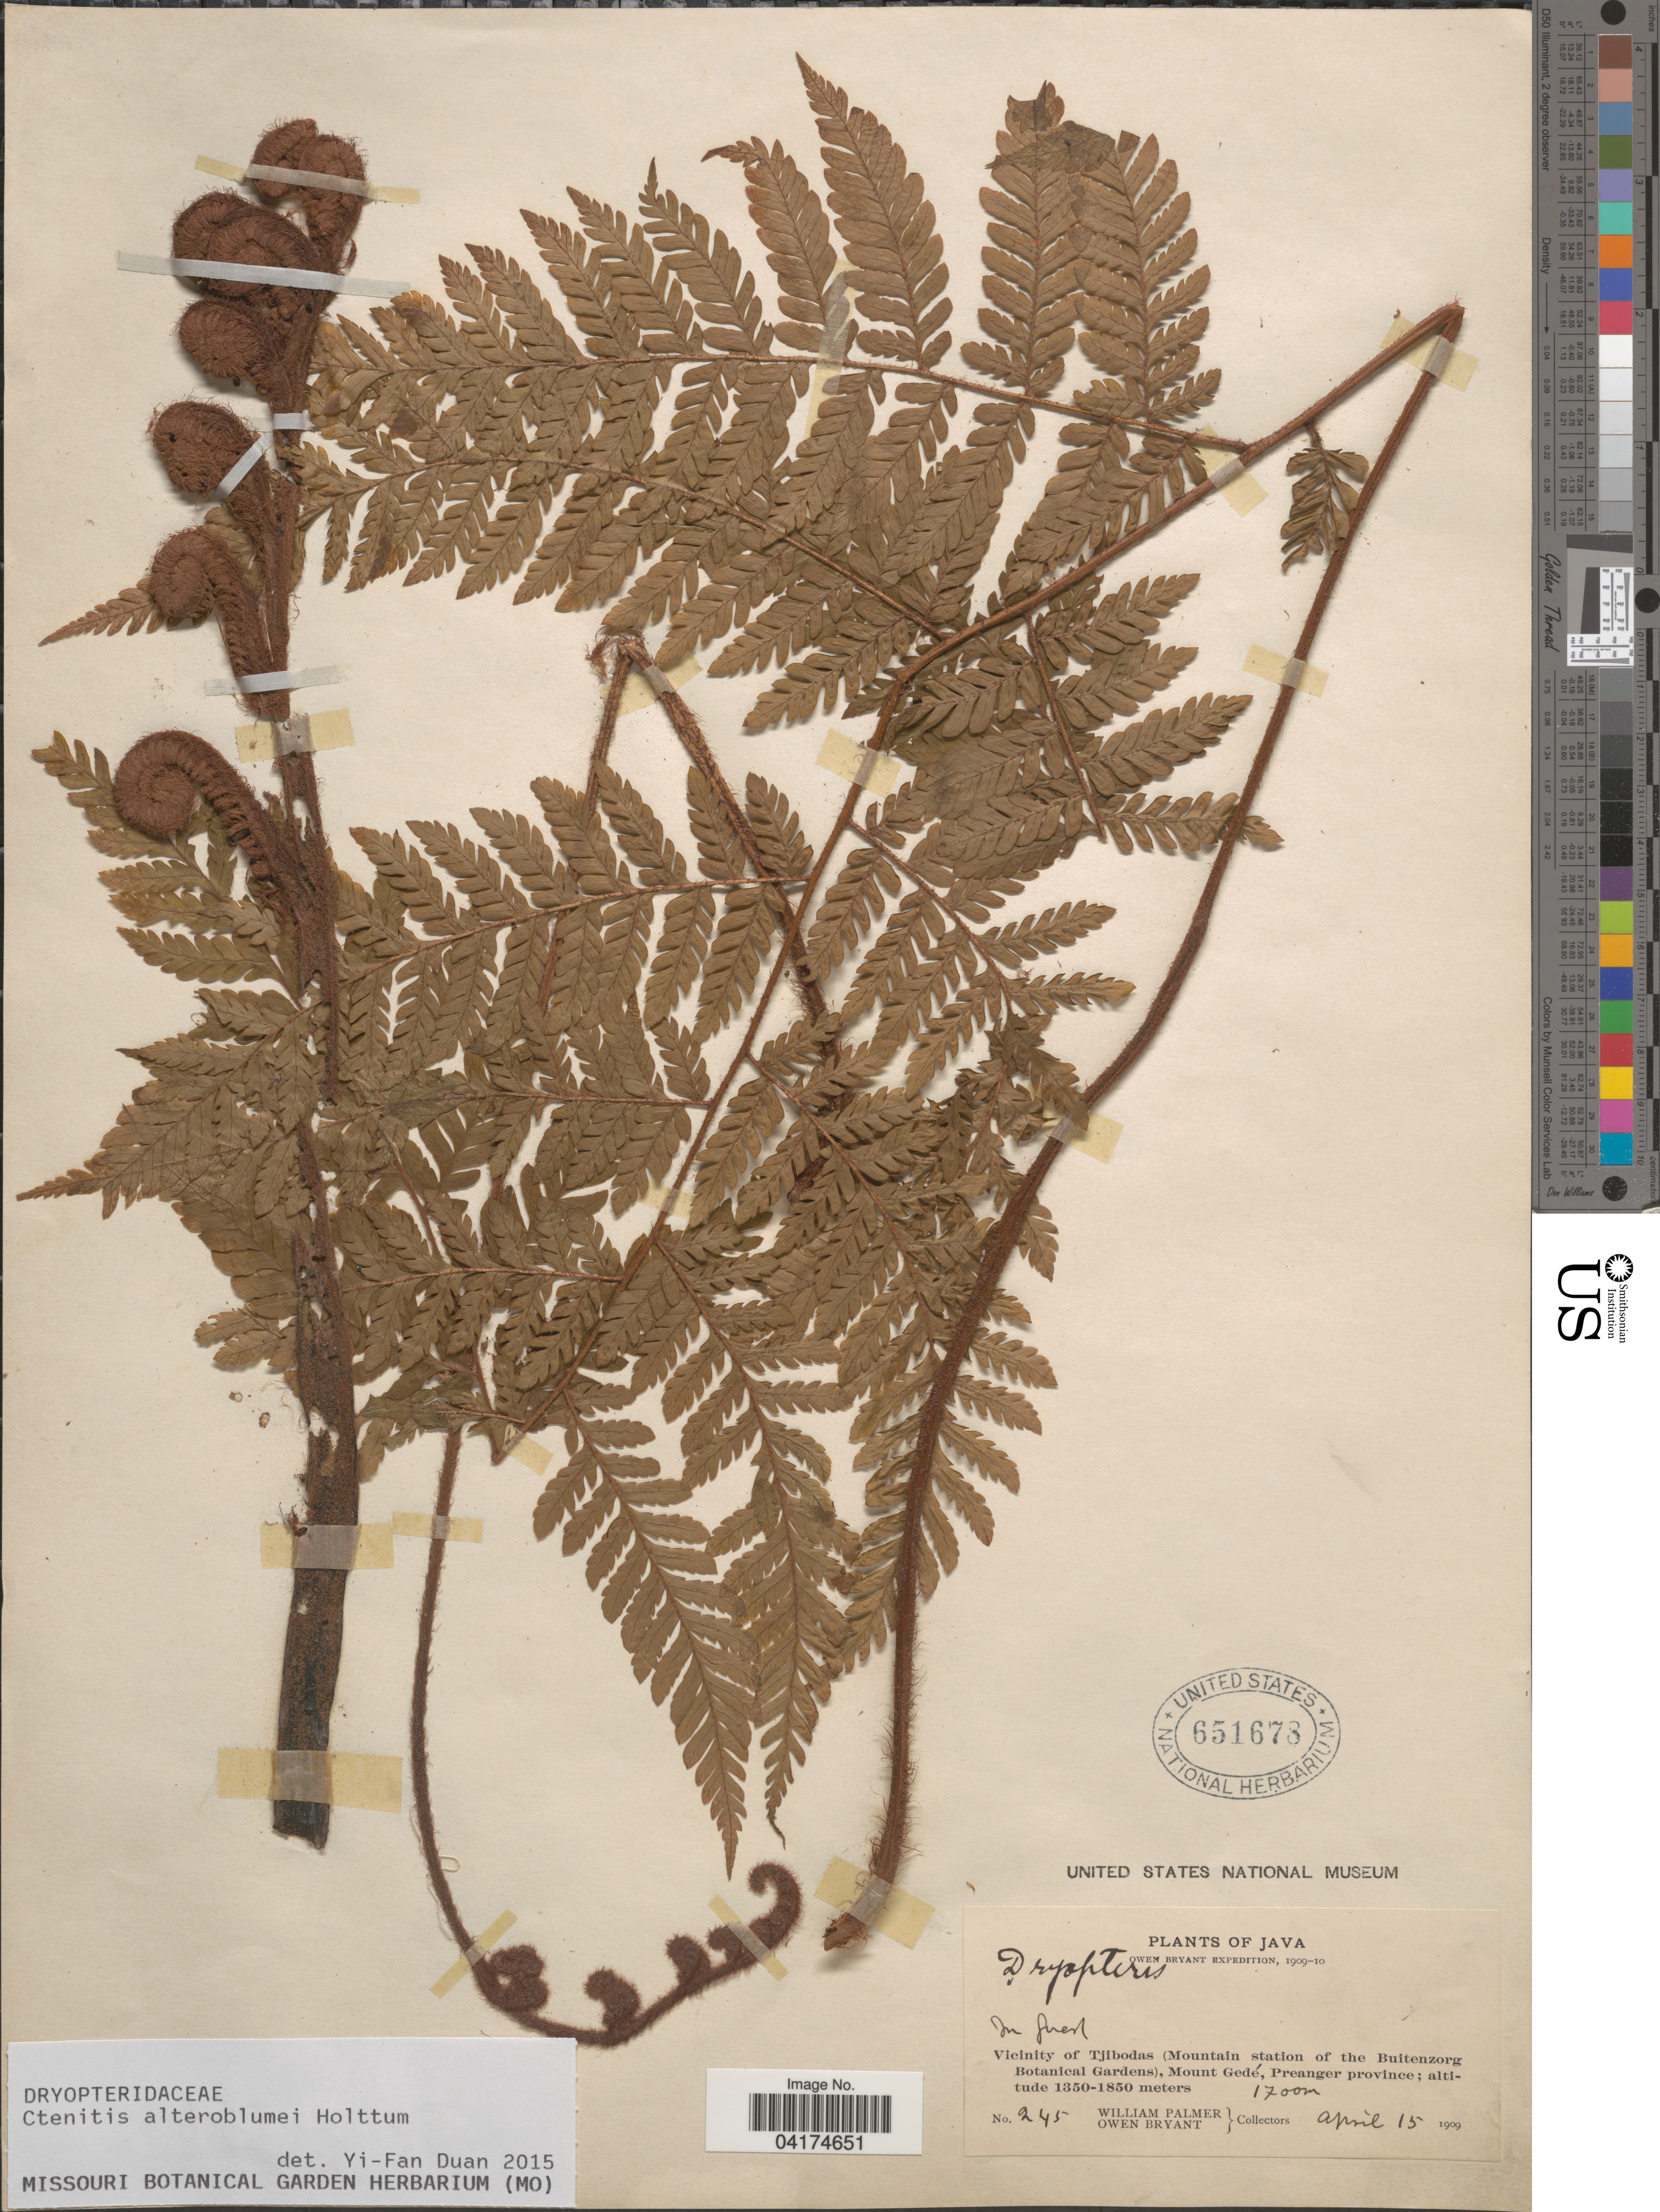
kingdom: Plantae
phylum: Tracheophyta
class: Polypodiopsida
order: Polypodiales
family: Dryopteridaceae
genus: Ctenitis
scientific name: Ctenitis alteroblumei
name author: Holttum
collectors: W. Palmer & O. Bryant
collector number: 245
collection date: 1909-04-15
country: Indonesia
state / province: Java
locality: Owen Bryant Expedition, 1909-10. Vicinity of Tjibodas (Mountain station of the Buitenzorg Botanical Gardens), Mount Gedé, Preanger province.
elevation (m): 1700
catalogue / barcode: US 651678